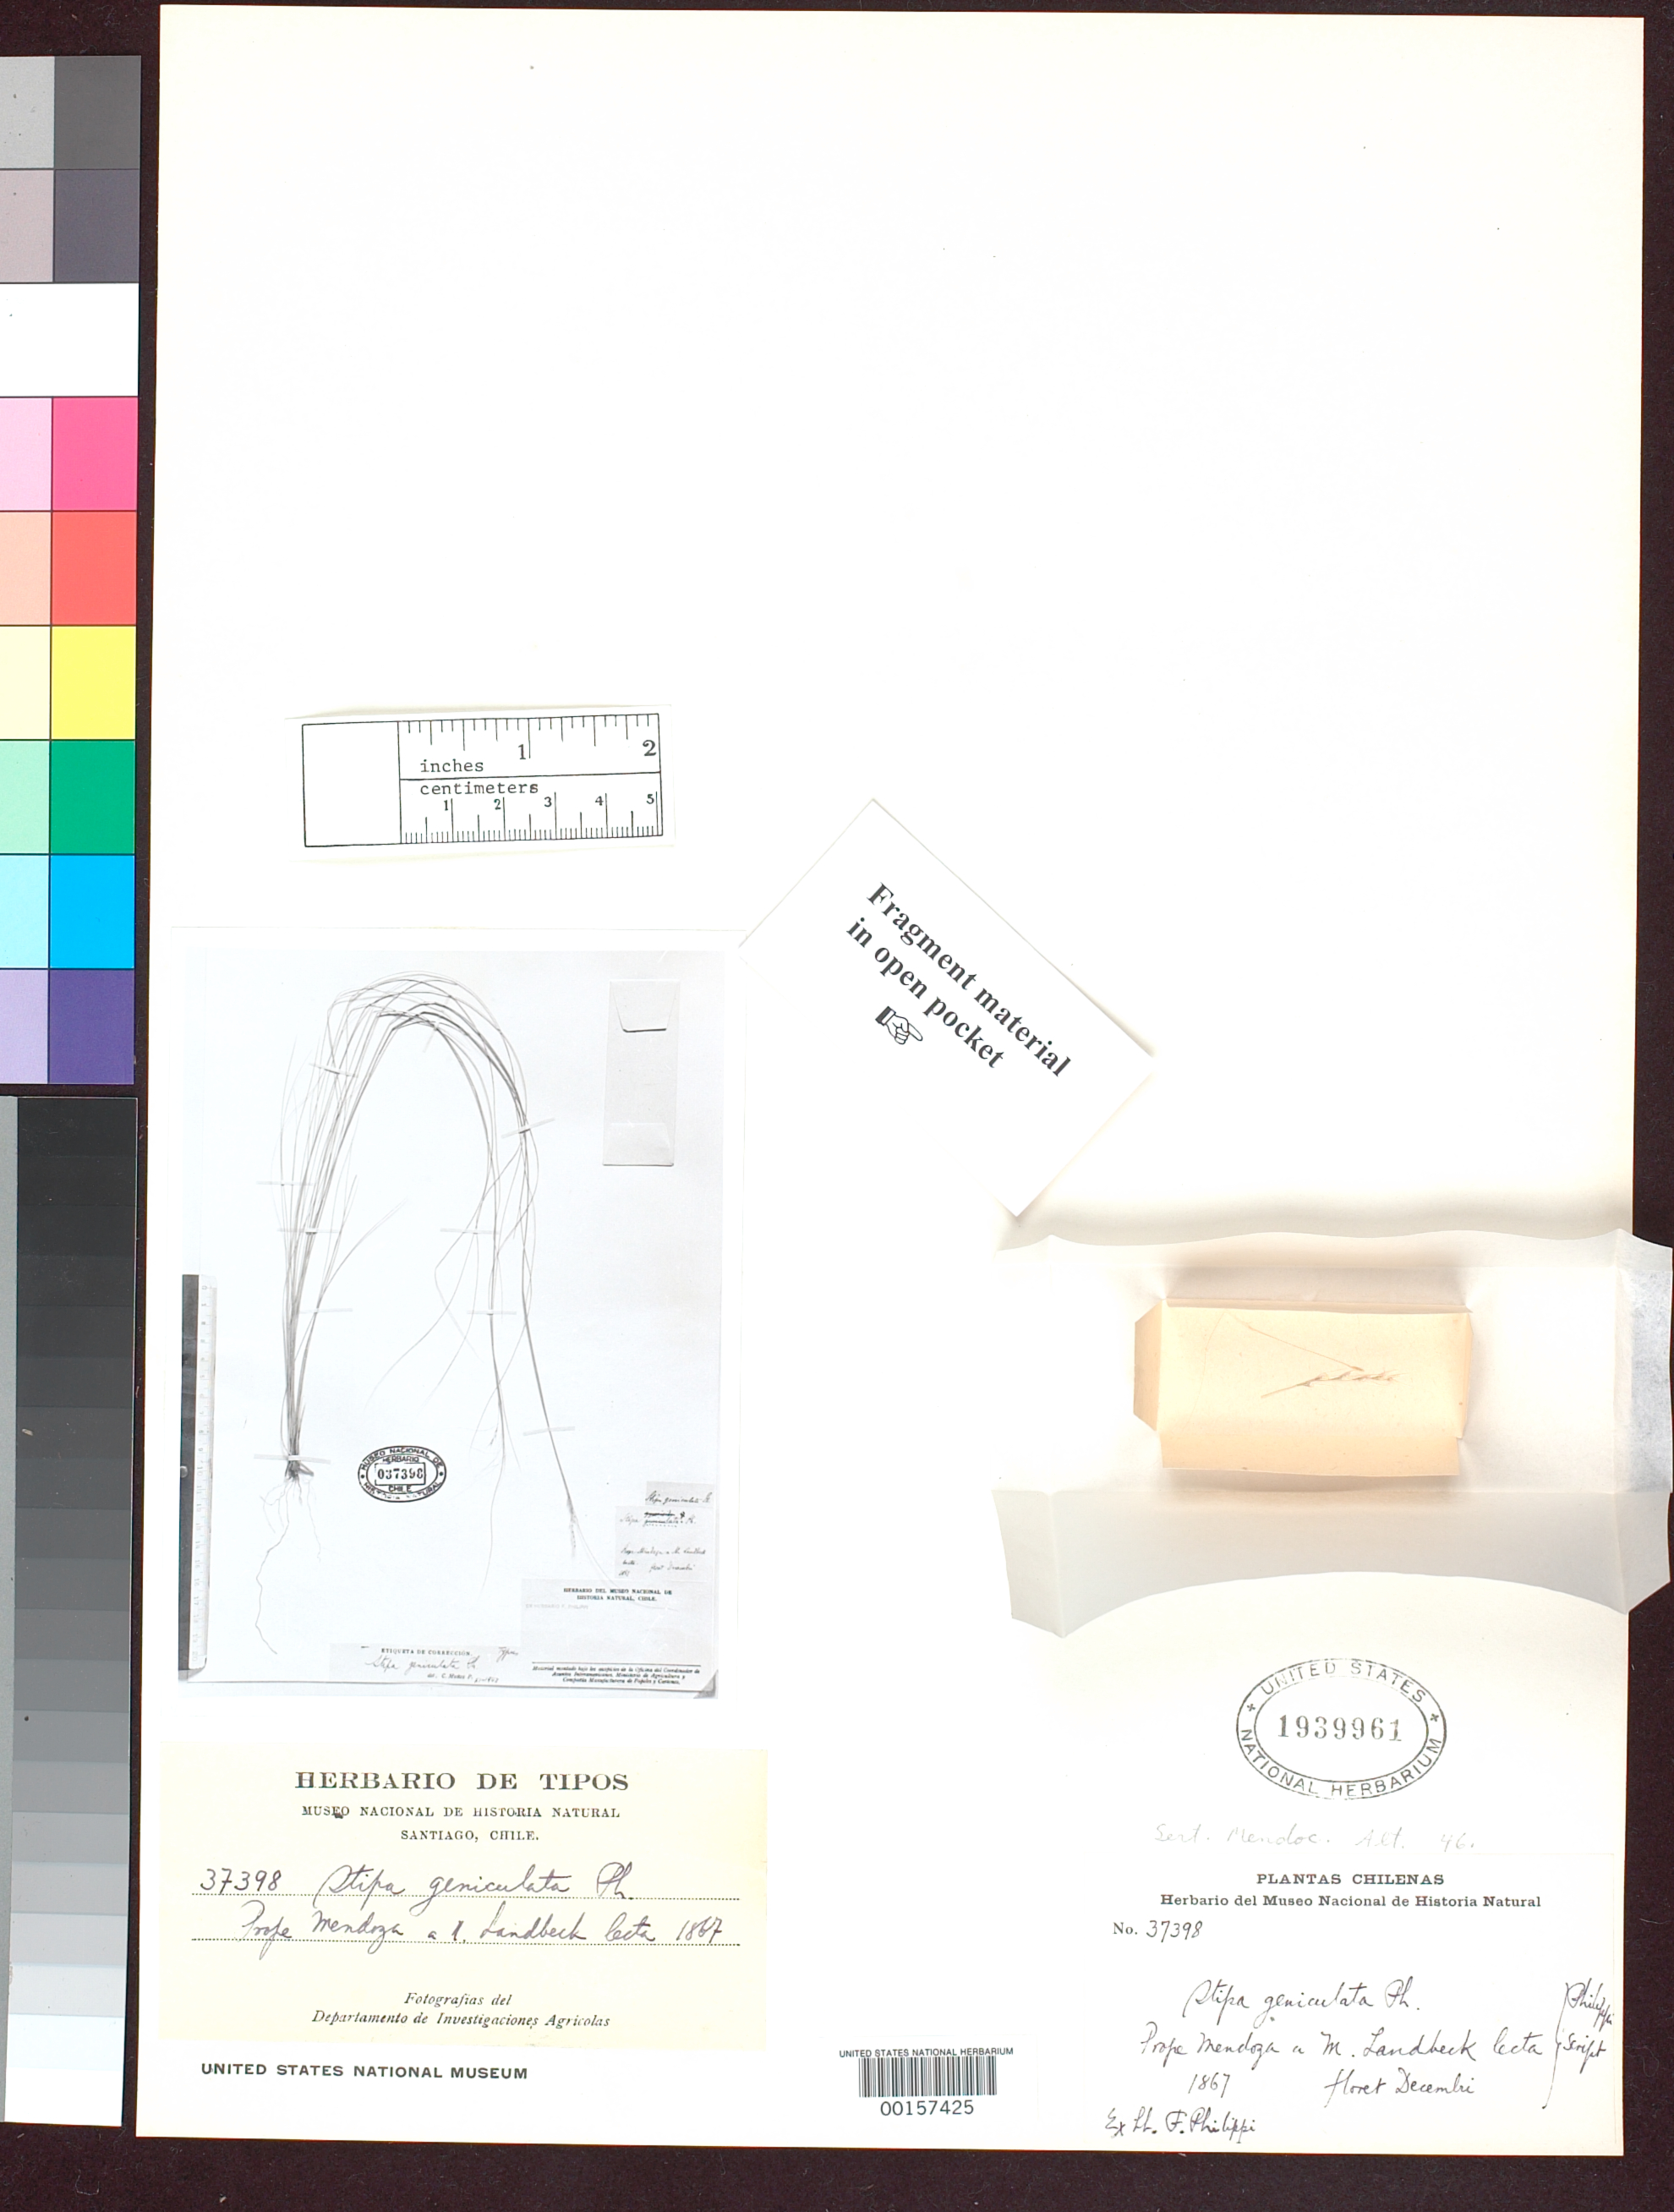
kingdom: Plantae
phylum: Tracheophyta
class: Liliopsida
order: Poales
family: Poaceae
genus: Stipa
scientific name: Stipa geniculata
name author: Phil.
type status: Type Fragment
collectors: R. A. Philippi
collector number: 37398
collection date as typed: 1867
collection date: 1867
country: Chile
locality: Prope Mendoza.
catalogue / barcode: US 1939961